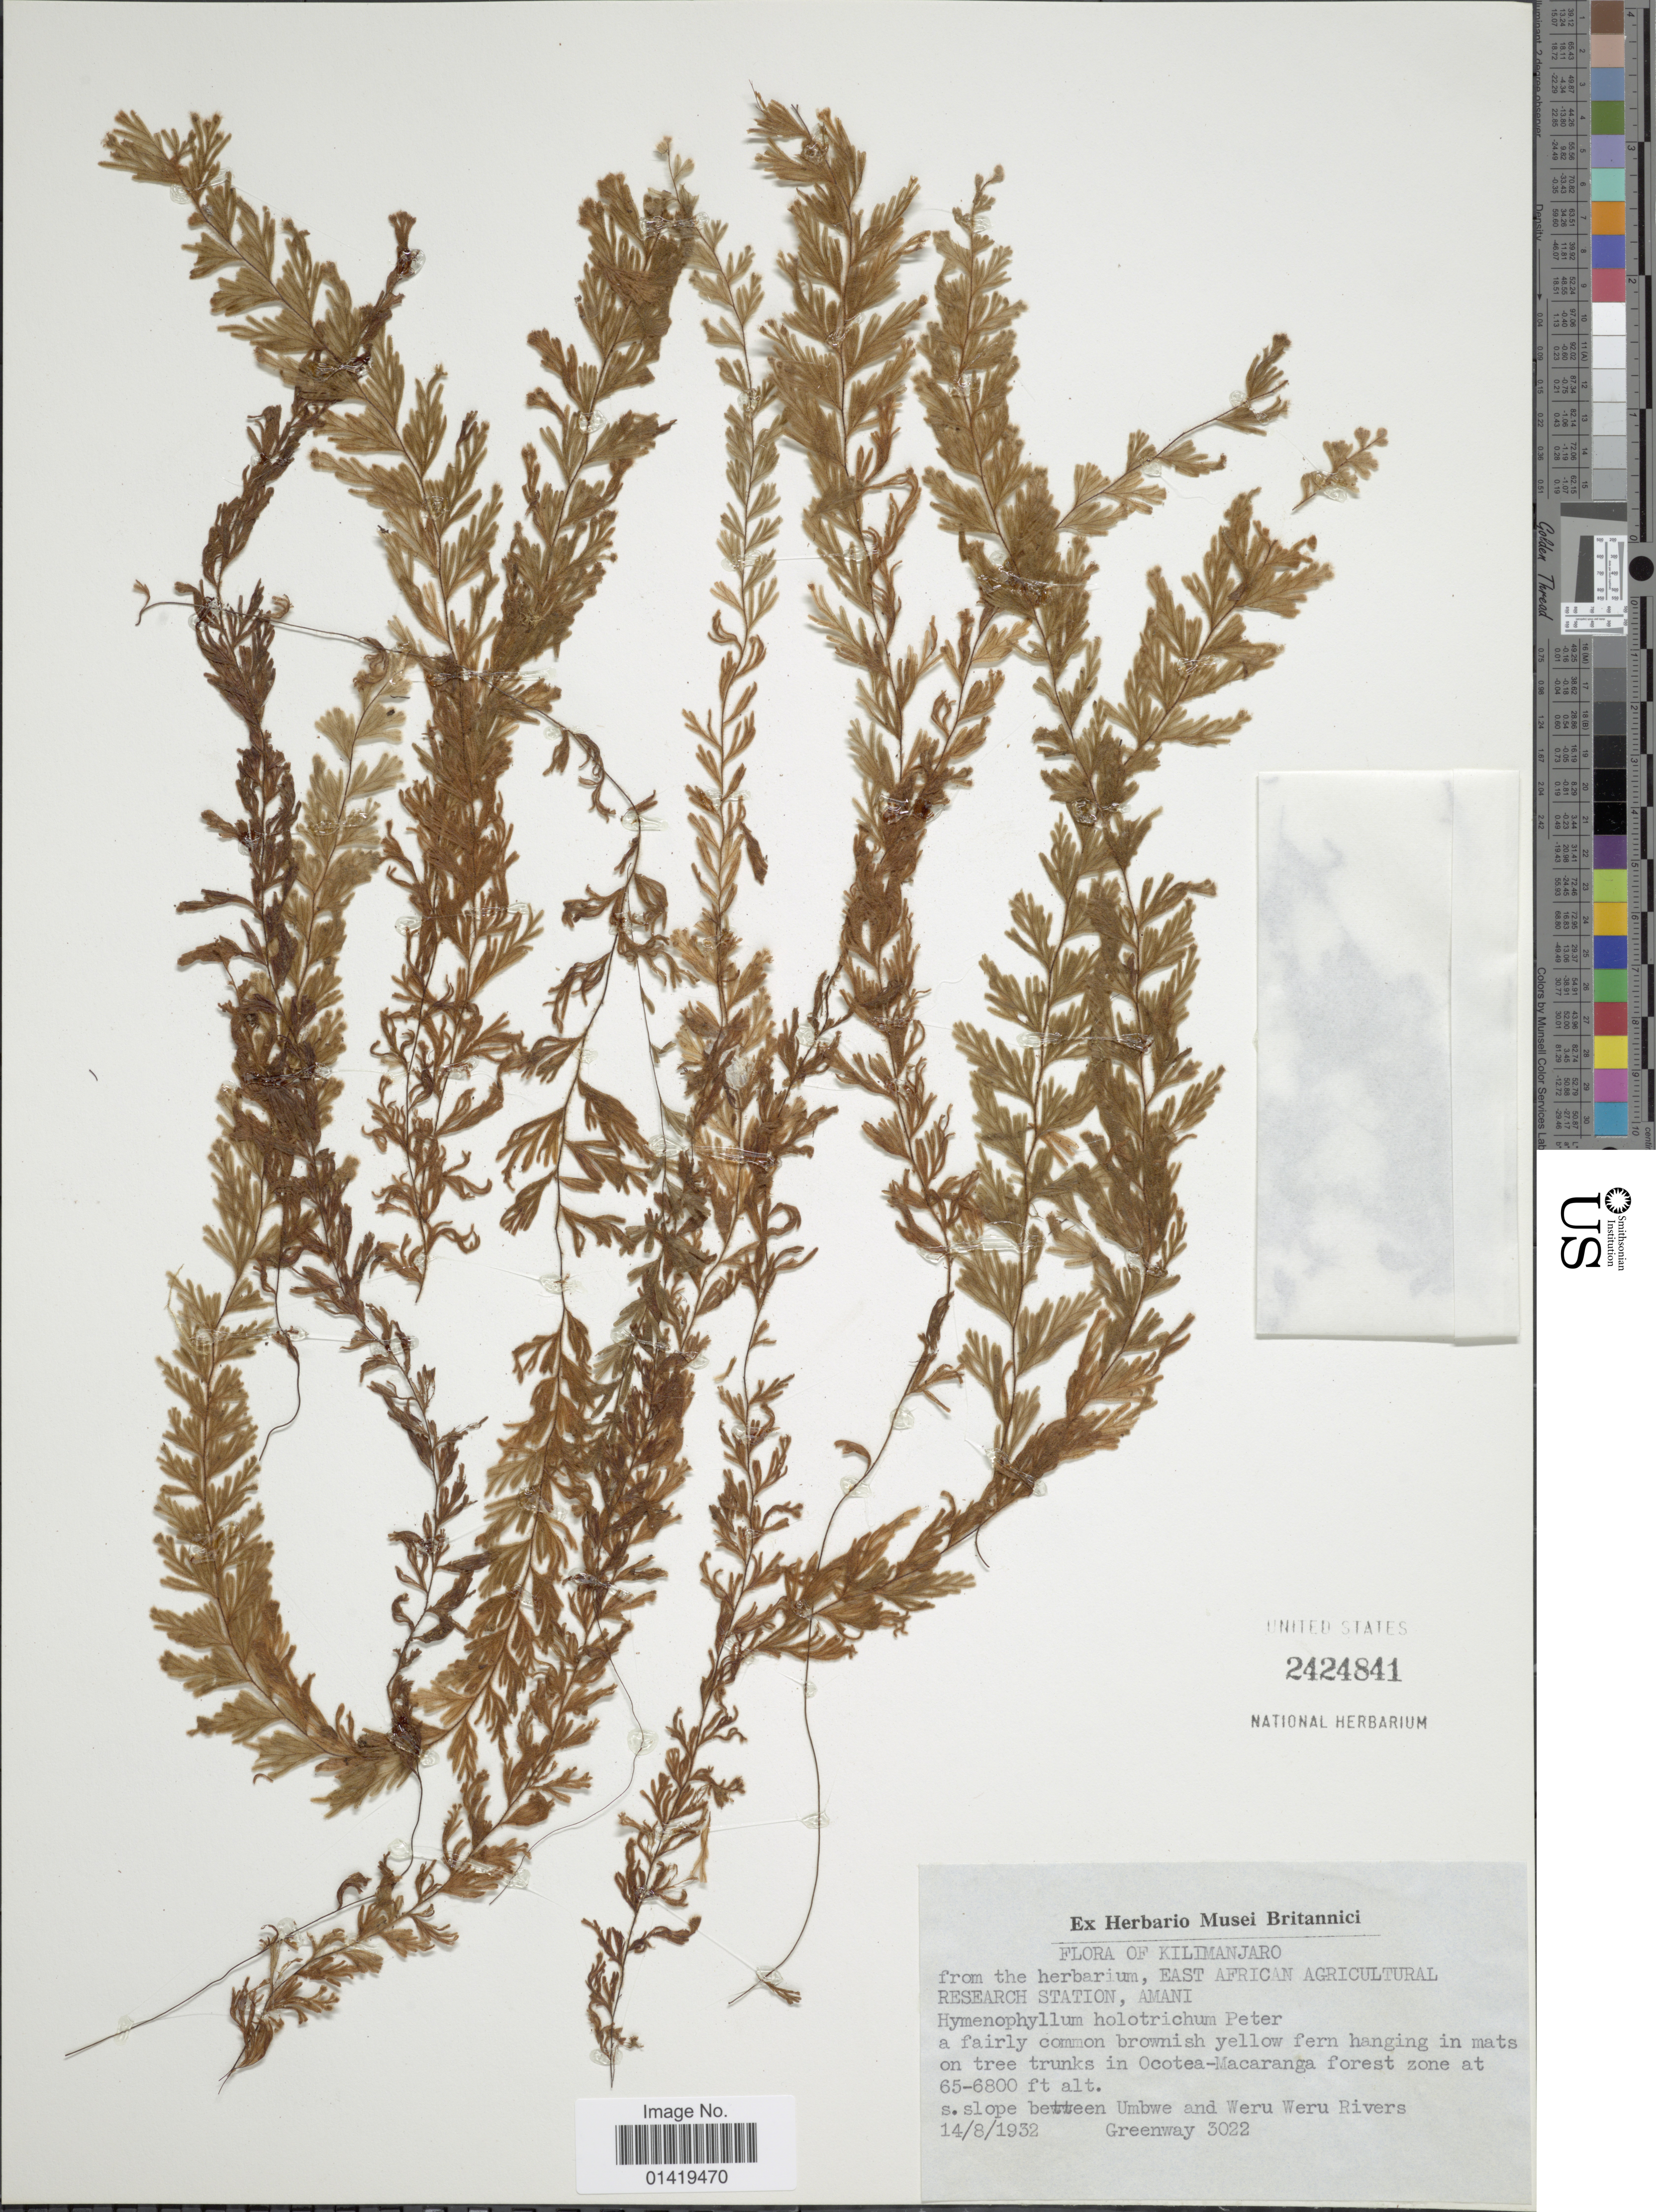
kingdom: Plantae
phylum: Tracheophyta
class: Polypodiopsida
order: Hymenophyllales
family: Hymenophyllaceae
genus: Hymenophyllum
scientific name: Hymenophyllum holotrichum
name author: Peter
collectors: Greenway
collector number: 3022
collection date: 1932-08-14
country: Tanzania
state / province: Kilimanjaro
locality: S. slope between Umbwe and Weru Weru Rivers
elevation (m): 1981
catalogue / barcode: US 2424841